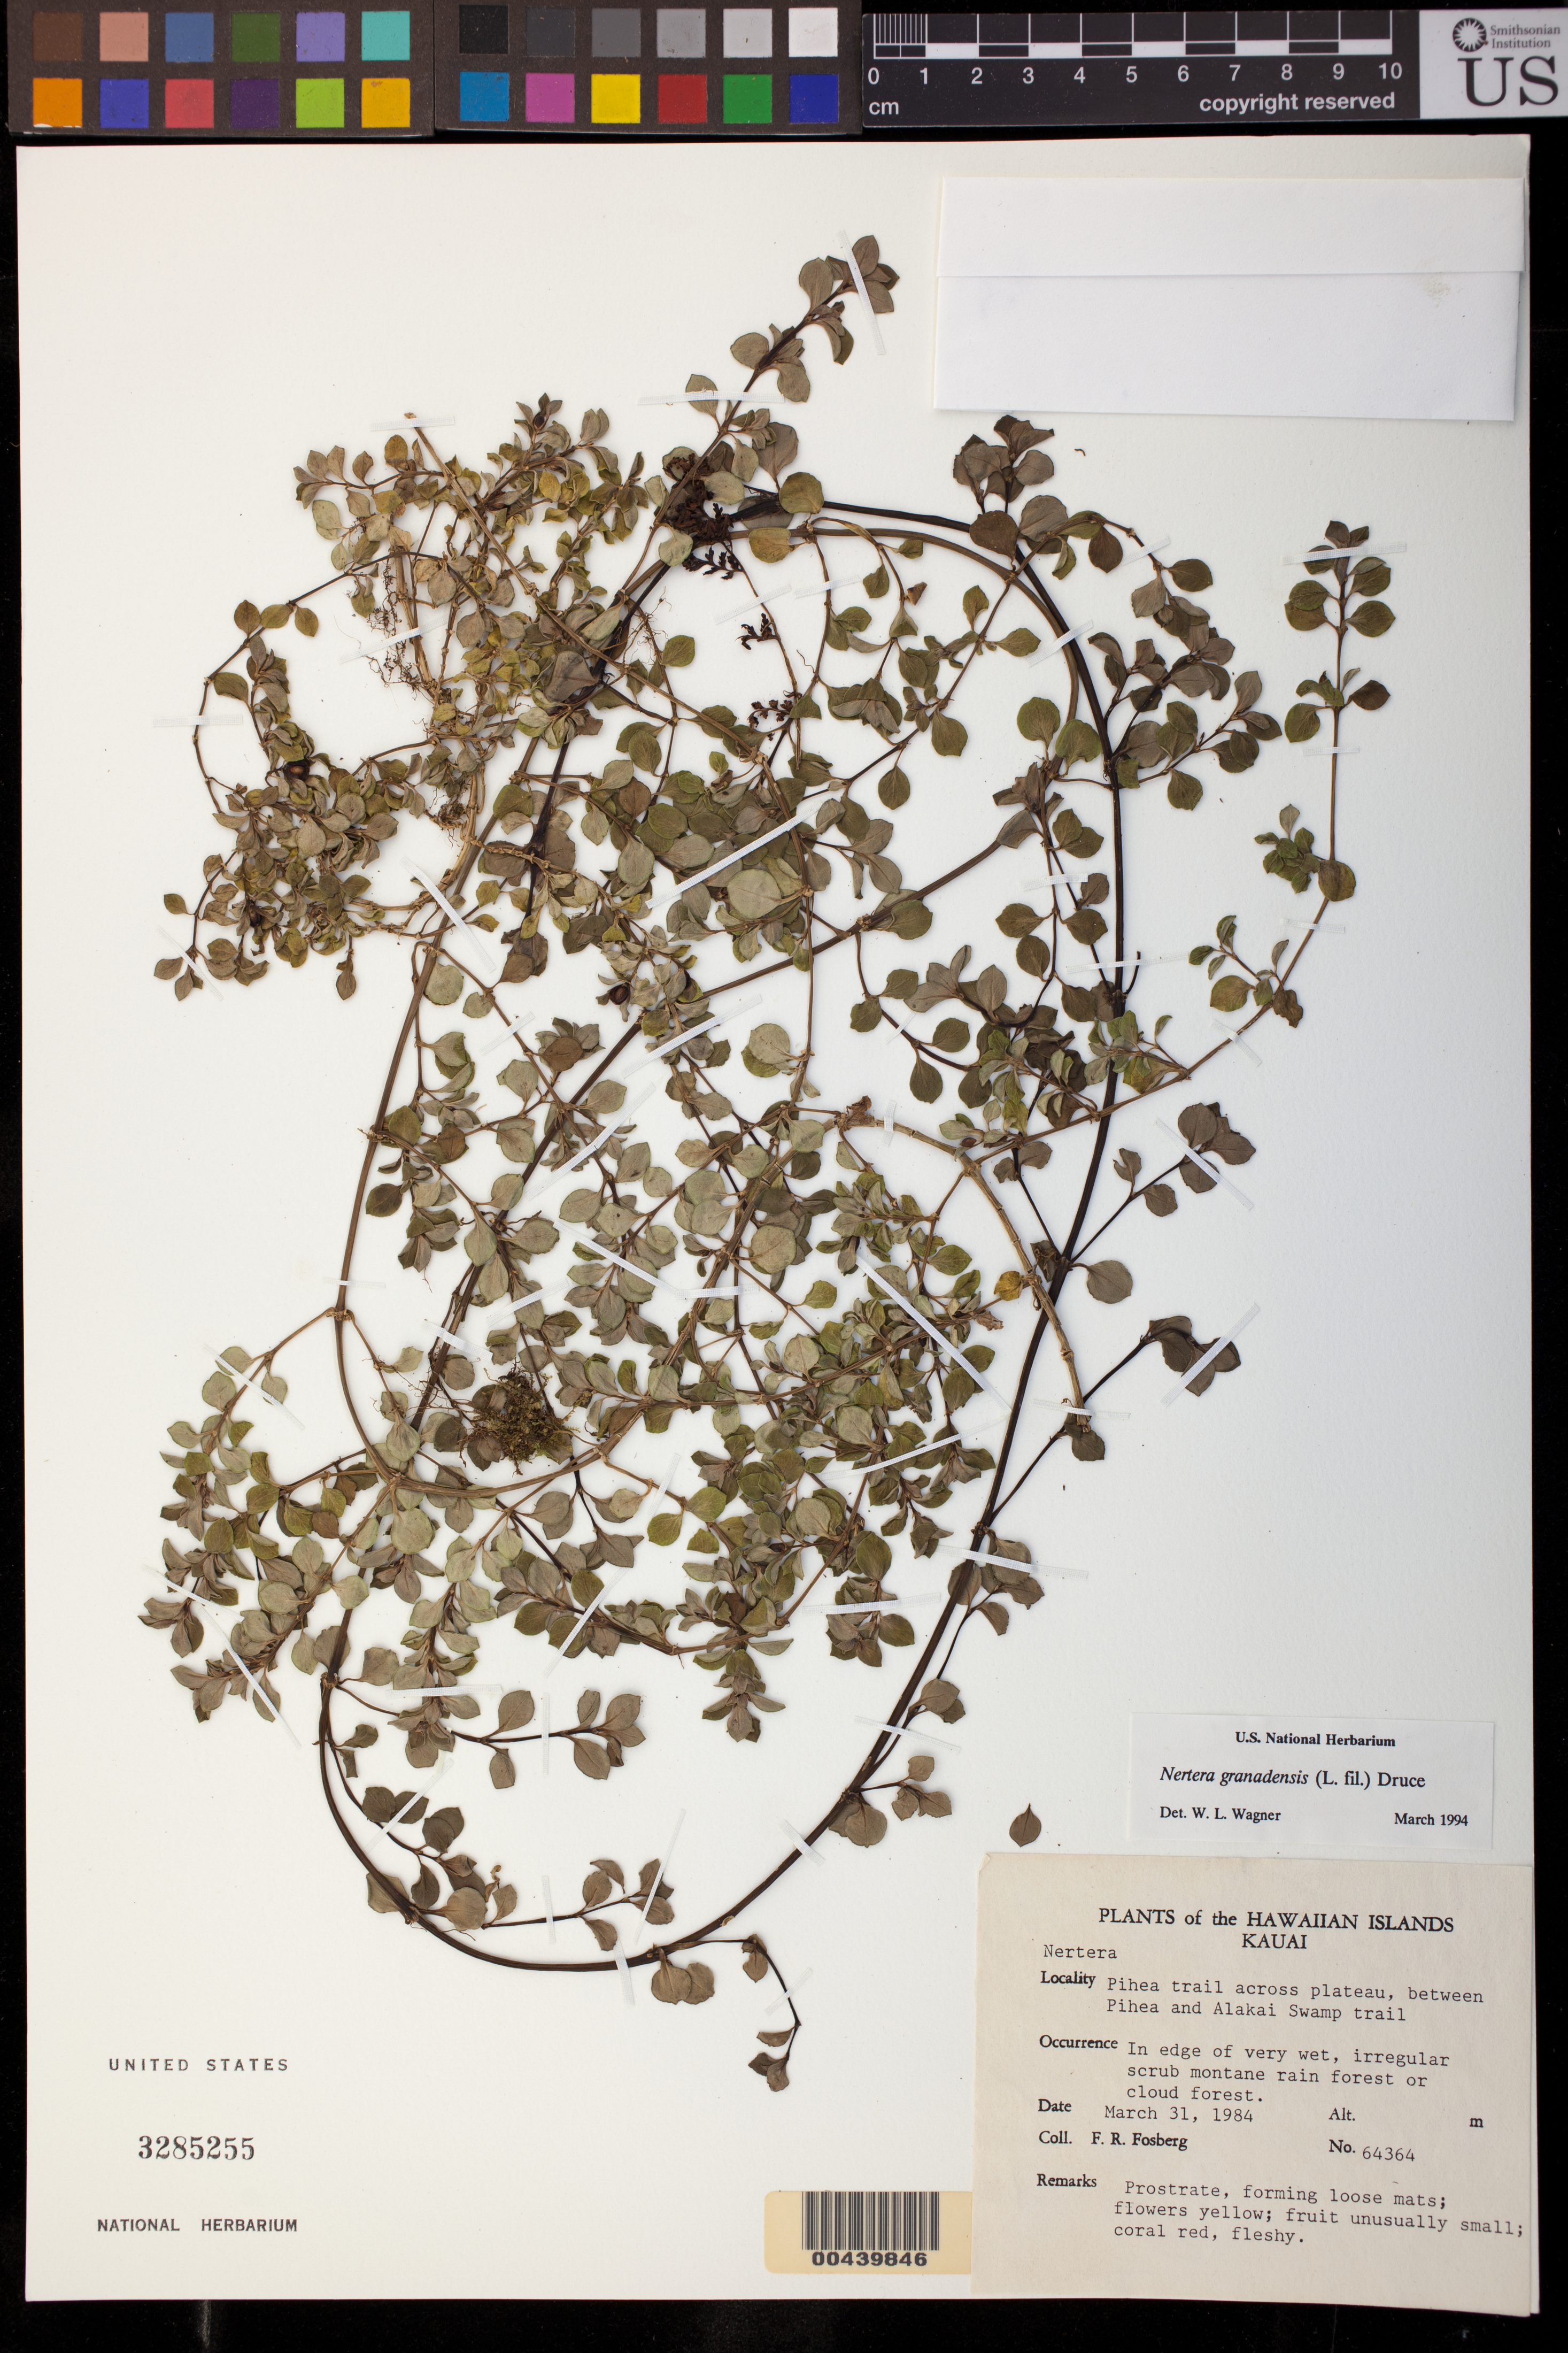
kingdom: Plantae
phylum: Tracheophyta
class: Magnoliopsida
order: Gentianales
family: Rubiaceae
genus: Nertera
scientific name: Nertera granadensis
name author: (Mutis ex L. f.) Druce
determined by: Wagner, W. L., (BOT), Smithsonian Institution - National Museum of Natural History (UNITED STATES)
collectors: F. R. Fosberg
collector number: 64364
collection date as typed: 31 Mar 1984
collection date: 1984-03-31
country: United States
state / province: Hawaii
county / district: Kauai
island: Kaua'i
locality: Pihea Trail across plateau, between Pihea and Alakai Swamp Trail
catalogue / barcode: US 3285255